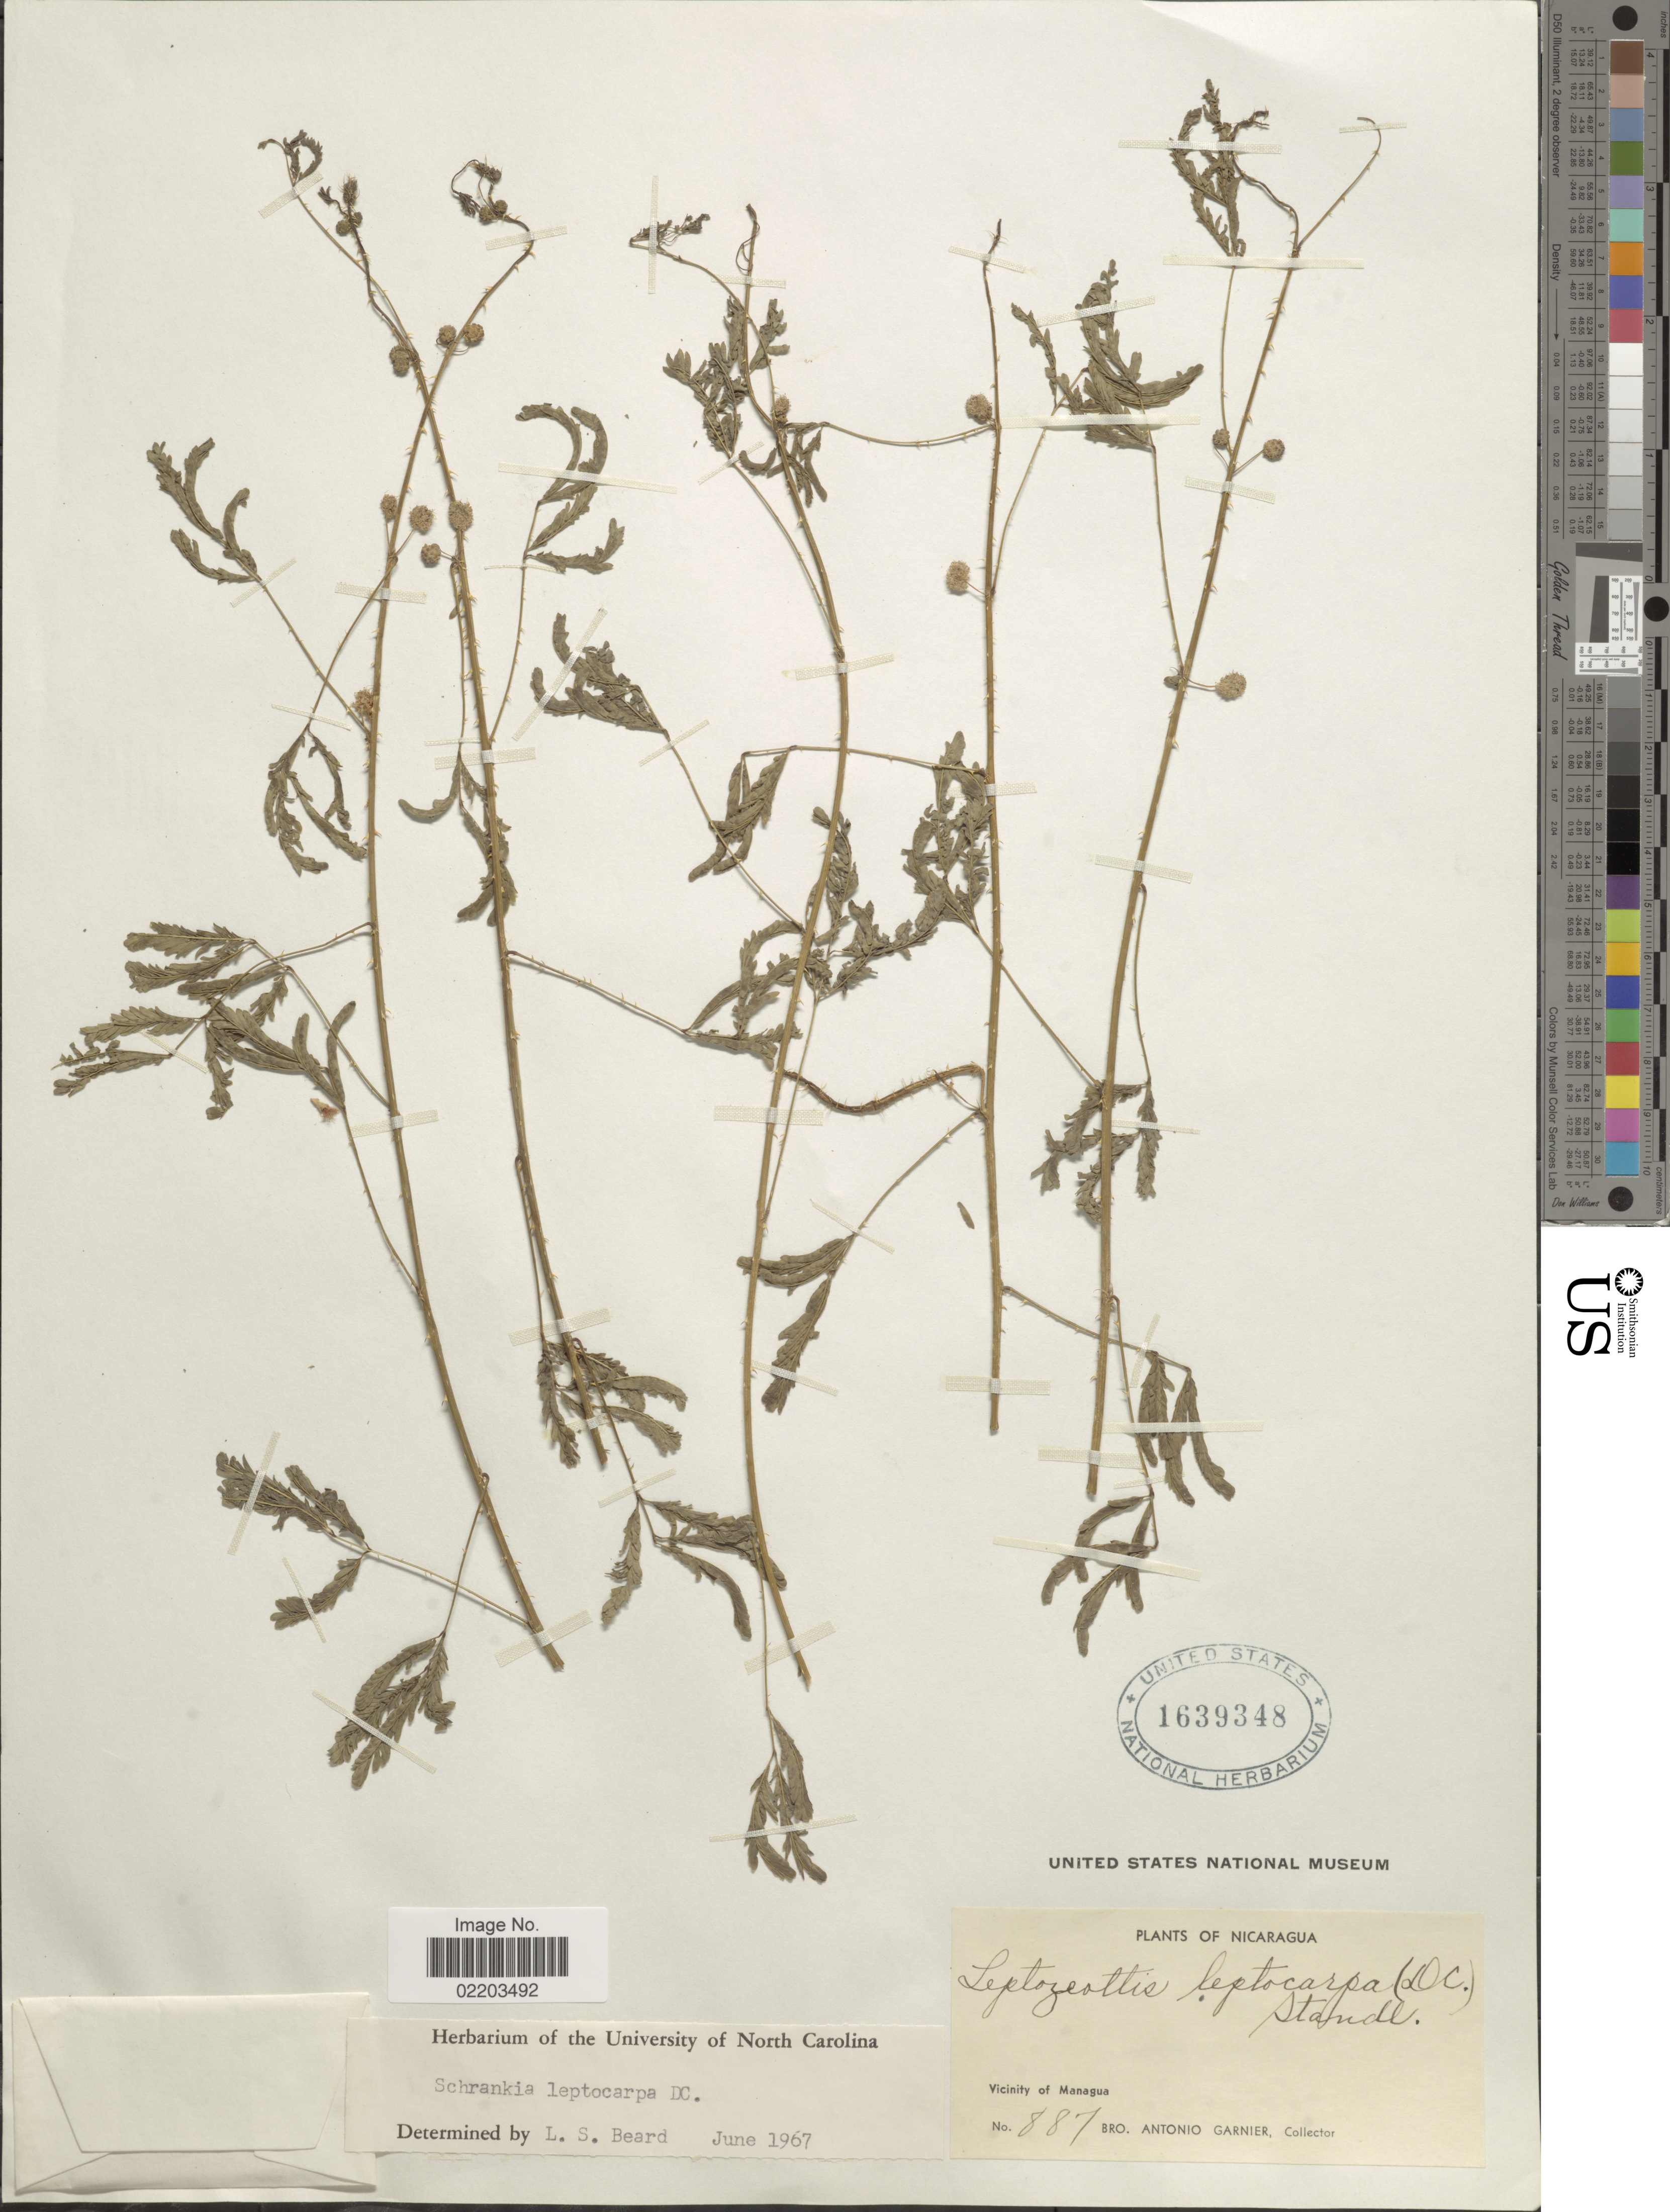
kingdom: Plantae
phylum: Tracheophyta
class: Magnoliopsida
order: Fabales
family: Fabaceae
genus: Mimosa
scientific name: Mimosa candollei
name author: R. Grether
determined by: Strong, Mark T., (BOT), Smithsonian Institution - National Museum of Natural History (UNITED STATES)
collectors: Bro. A. Garnier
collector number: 887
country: Nicaragua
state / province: Managua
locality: Vicinity of Managua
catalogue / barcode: US 1639348